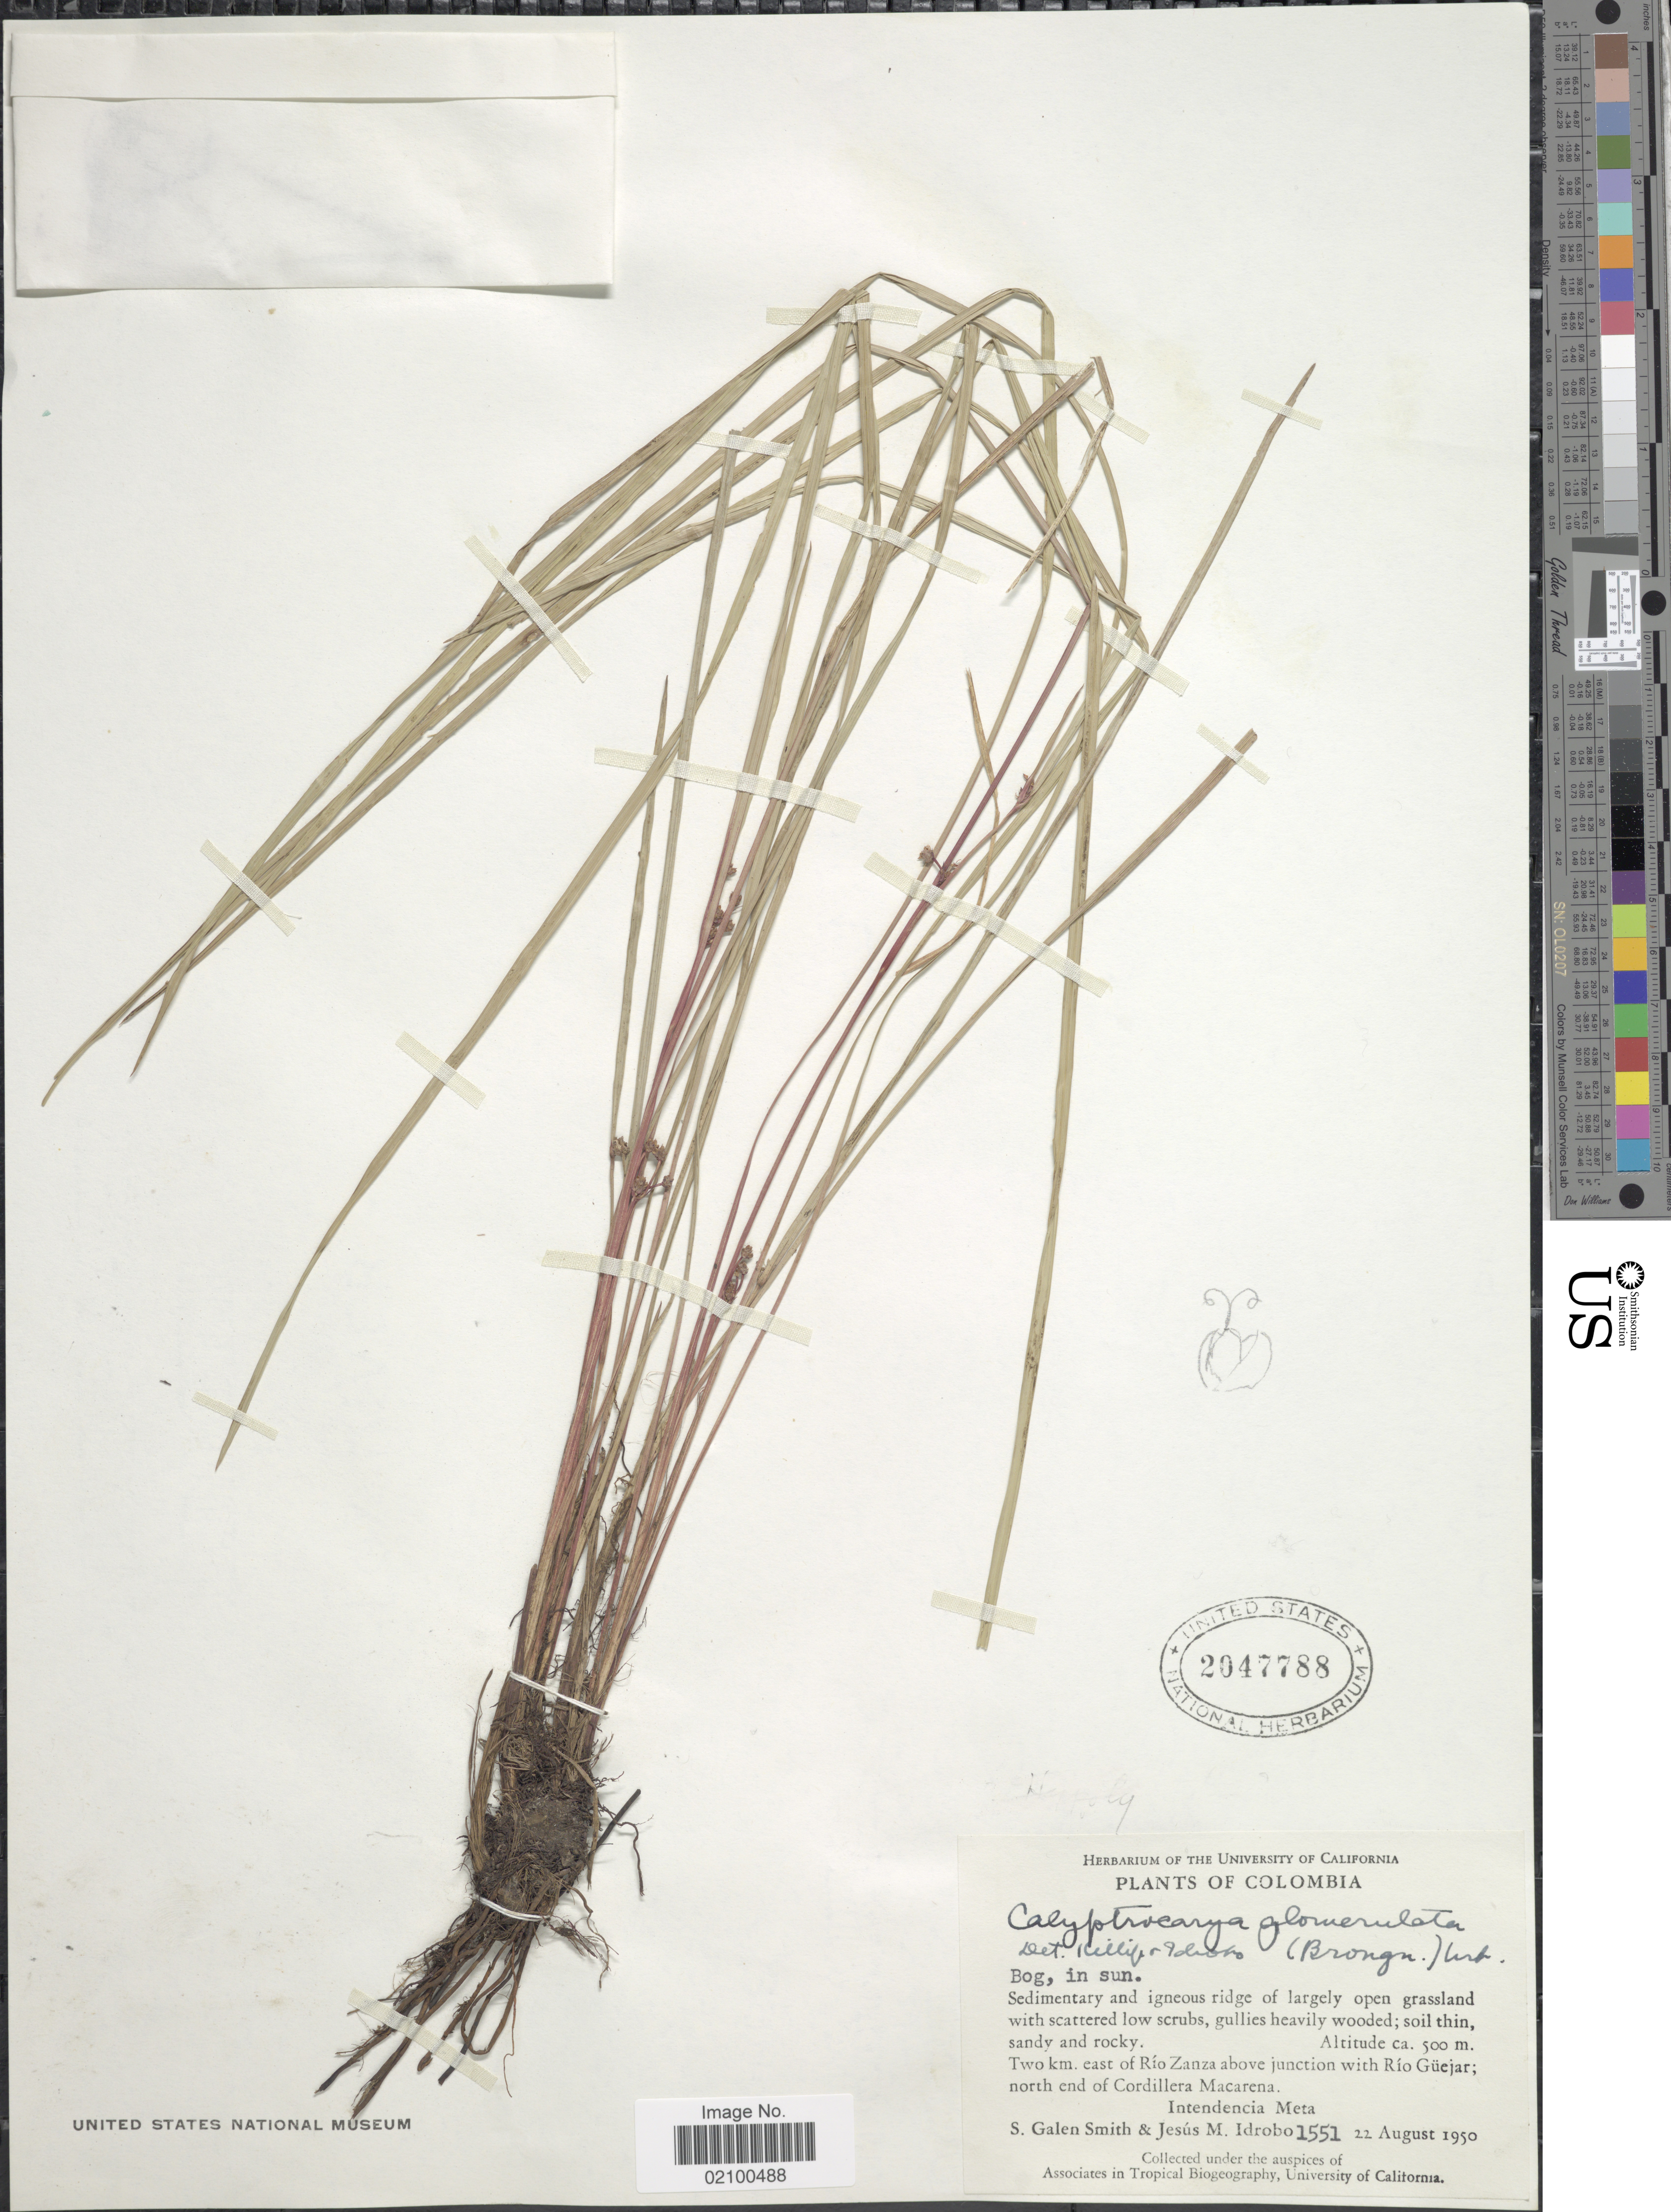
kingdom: Plantae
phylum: Tracheophyta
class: Liliopsida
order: Poales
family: Cyperaceae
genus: Calyptrocarya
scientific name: Calyptrocarya glomerulata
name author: (Brongn.) Urb.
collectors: S. G. Smith & J. M. Idrobo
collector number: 1551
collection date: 1950-08-22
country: Colombia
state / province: Meta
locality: Two km. east of Rio Zanza above junction with Rio Guejar; north end of Cordillera Macarena. Intendencia Meta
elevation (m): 500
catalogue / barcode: US 2047788